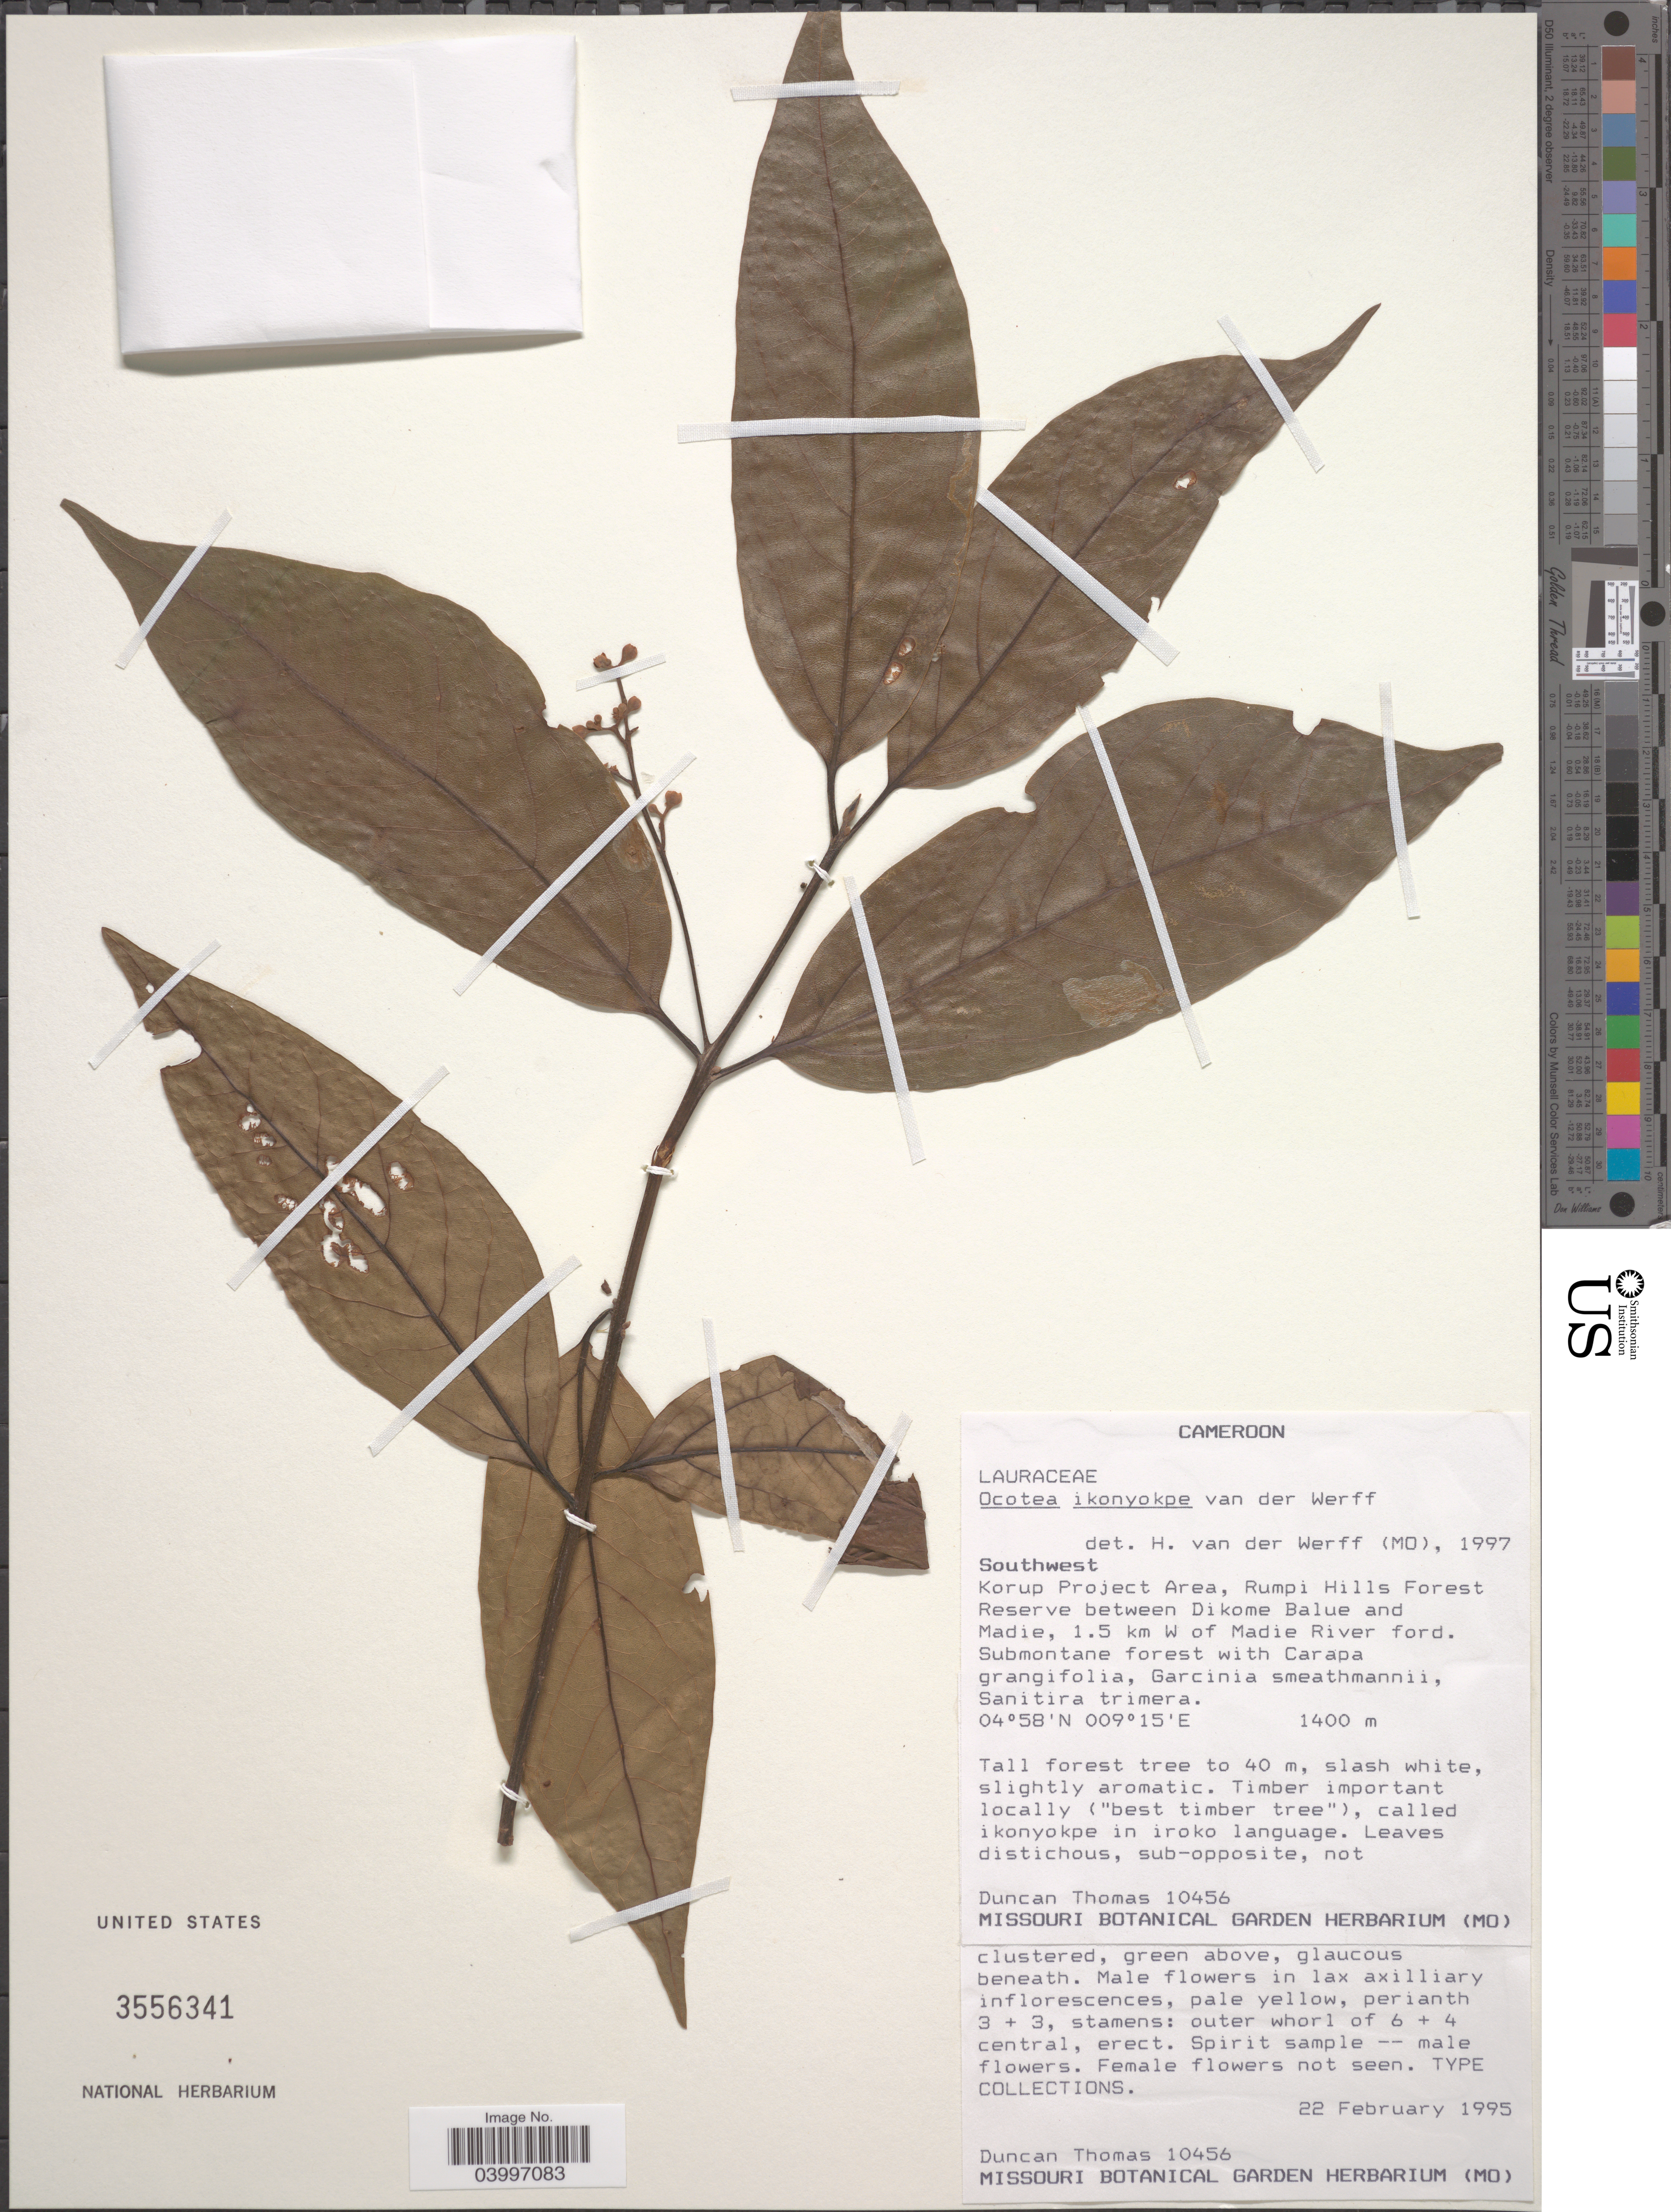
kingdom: Plantae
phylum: Tracheophyta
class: Magnoliopsida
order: Laurales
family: Lauraceae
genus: Ocotea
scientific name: Ocotea ikonyokpe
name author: (Nees) van der Werff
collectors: D. W. Thomas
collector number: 10456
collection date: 1995-02-22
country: Cameroon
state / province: Sud-Ouest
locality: Southwest. Korup Project Area, Rumpi Hills Forest Reserve between Dikome Balue and Madie, 1.5 km W of Madie River ford.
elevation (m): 1400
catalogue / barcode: US 3556341